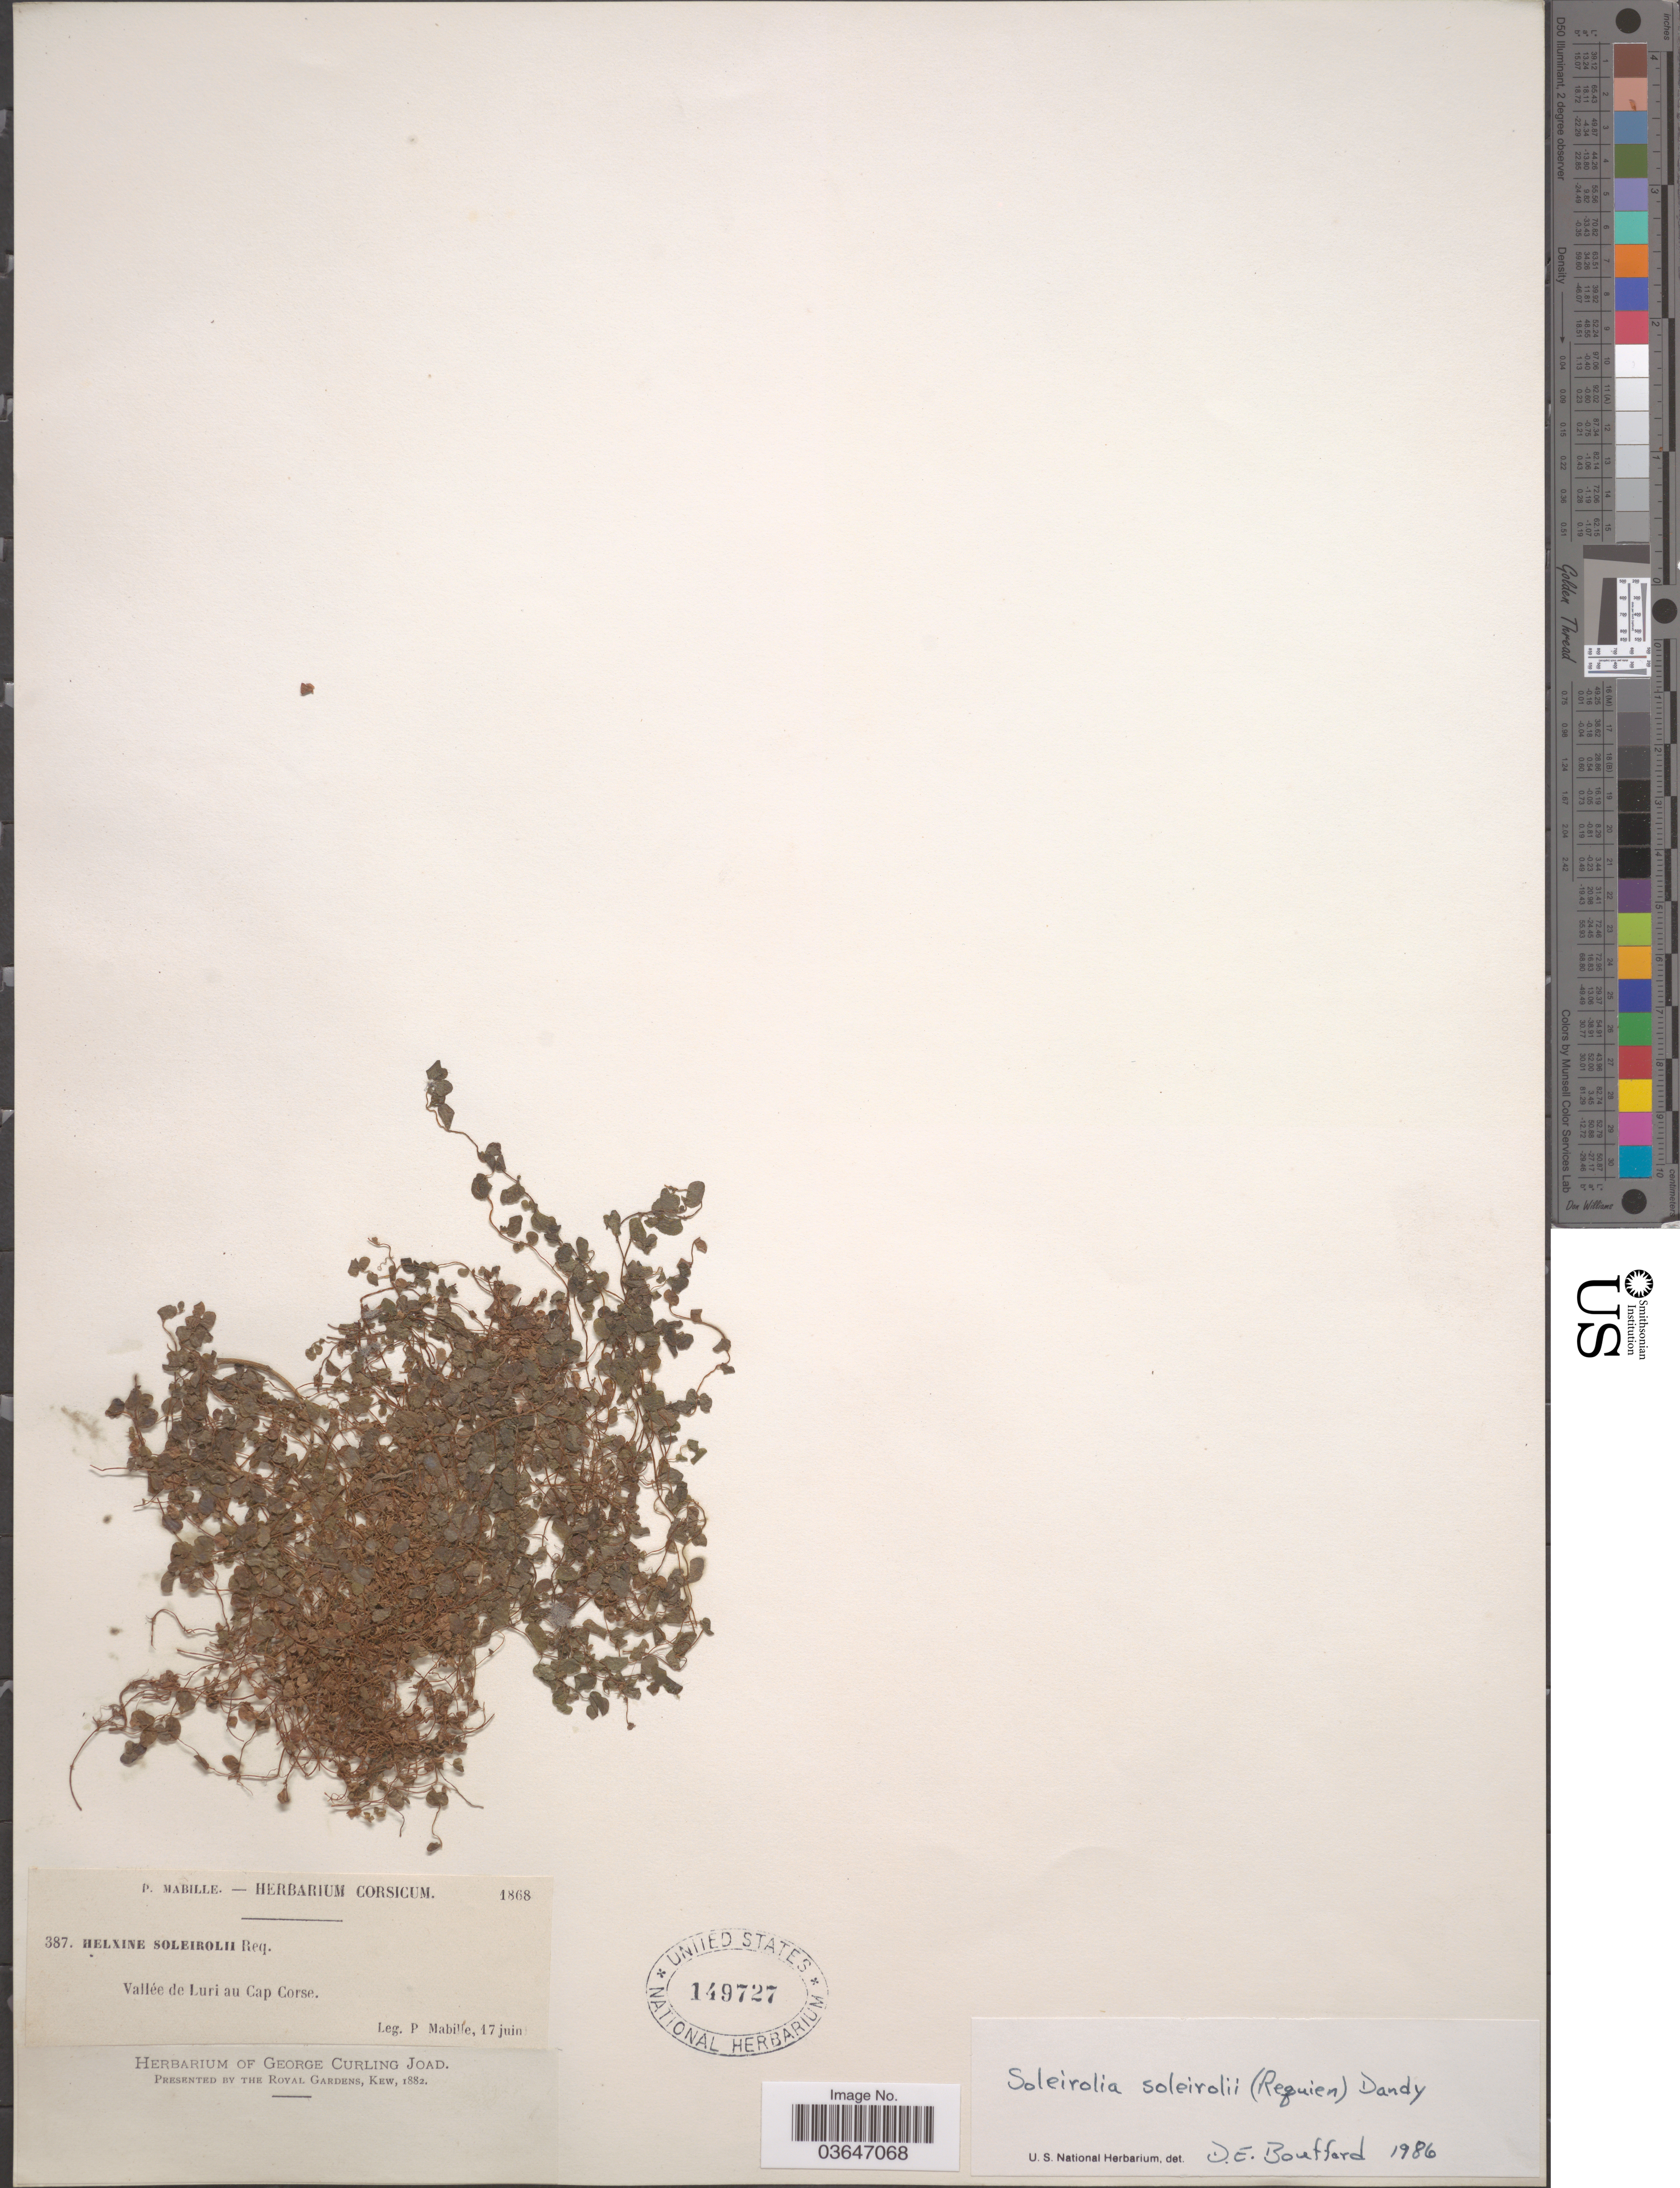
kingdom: Plantae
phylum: Tracheophyta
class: Magnoliopsida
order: Rosales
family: Urticaceae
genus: Soleirolia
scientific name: Soleirolia soleirolii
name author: (Req.) Dandy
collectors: P. Mabille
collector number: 387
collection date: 1868-06-17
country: France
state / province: Corsica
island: Corse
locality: Vallée de Luri au Cap Corse.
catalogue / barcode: US 149727